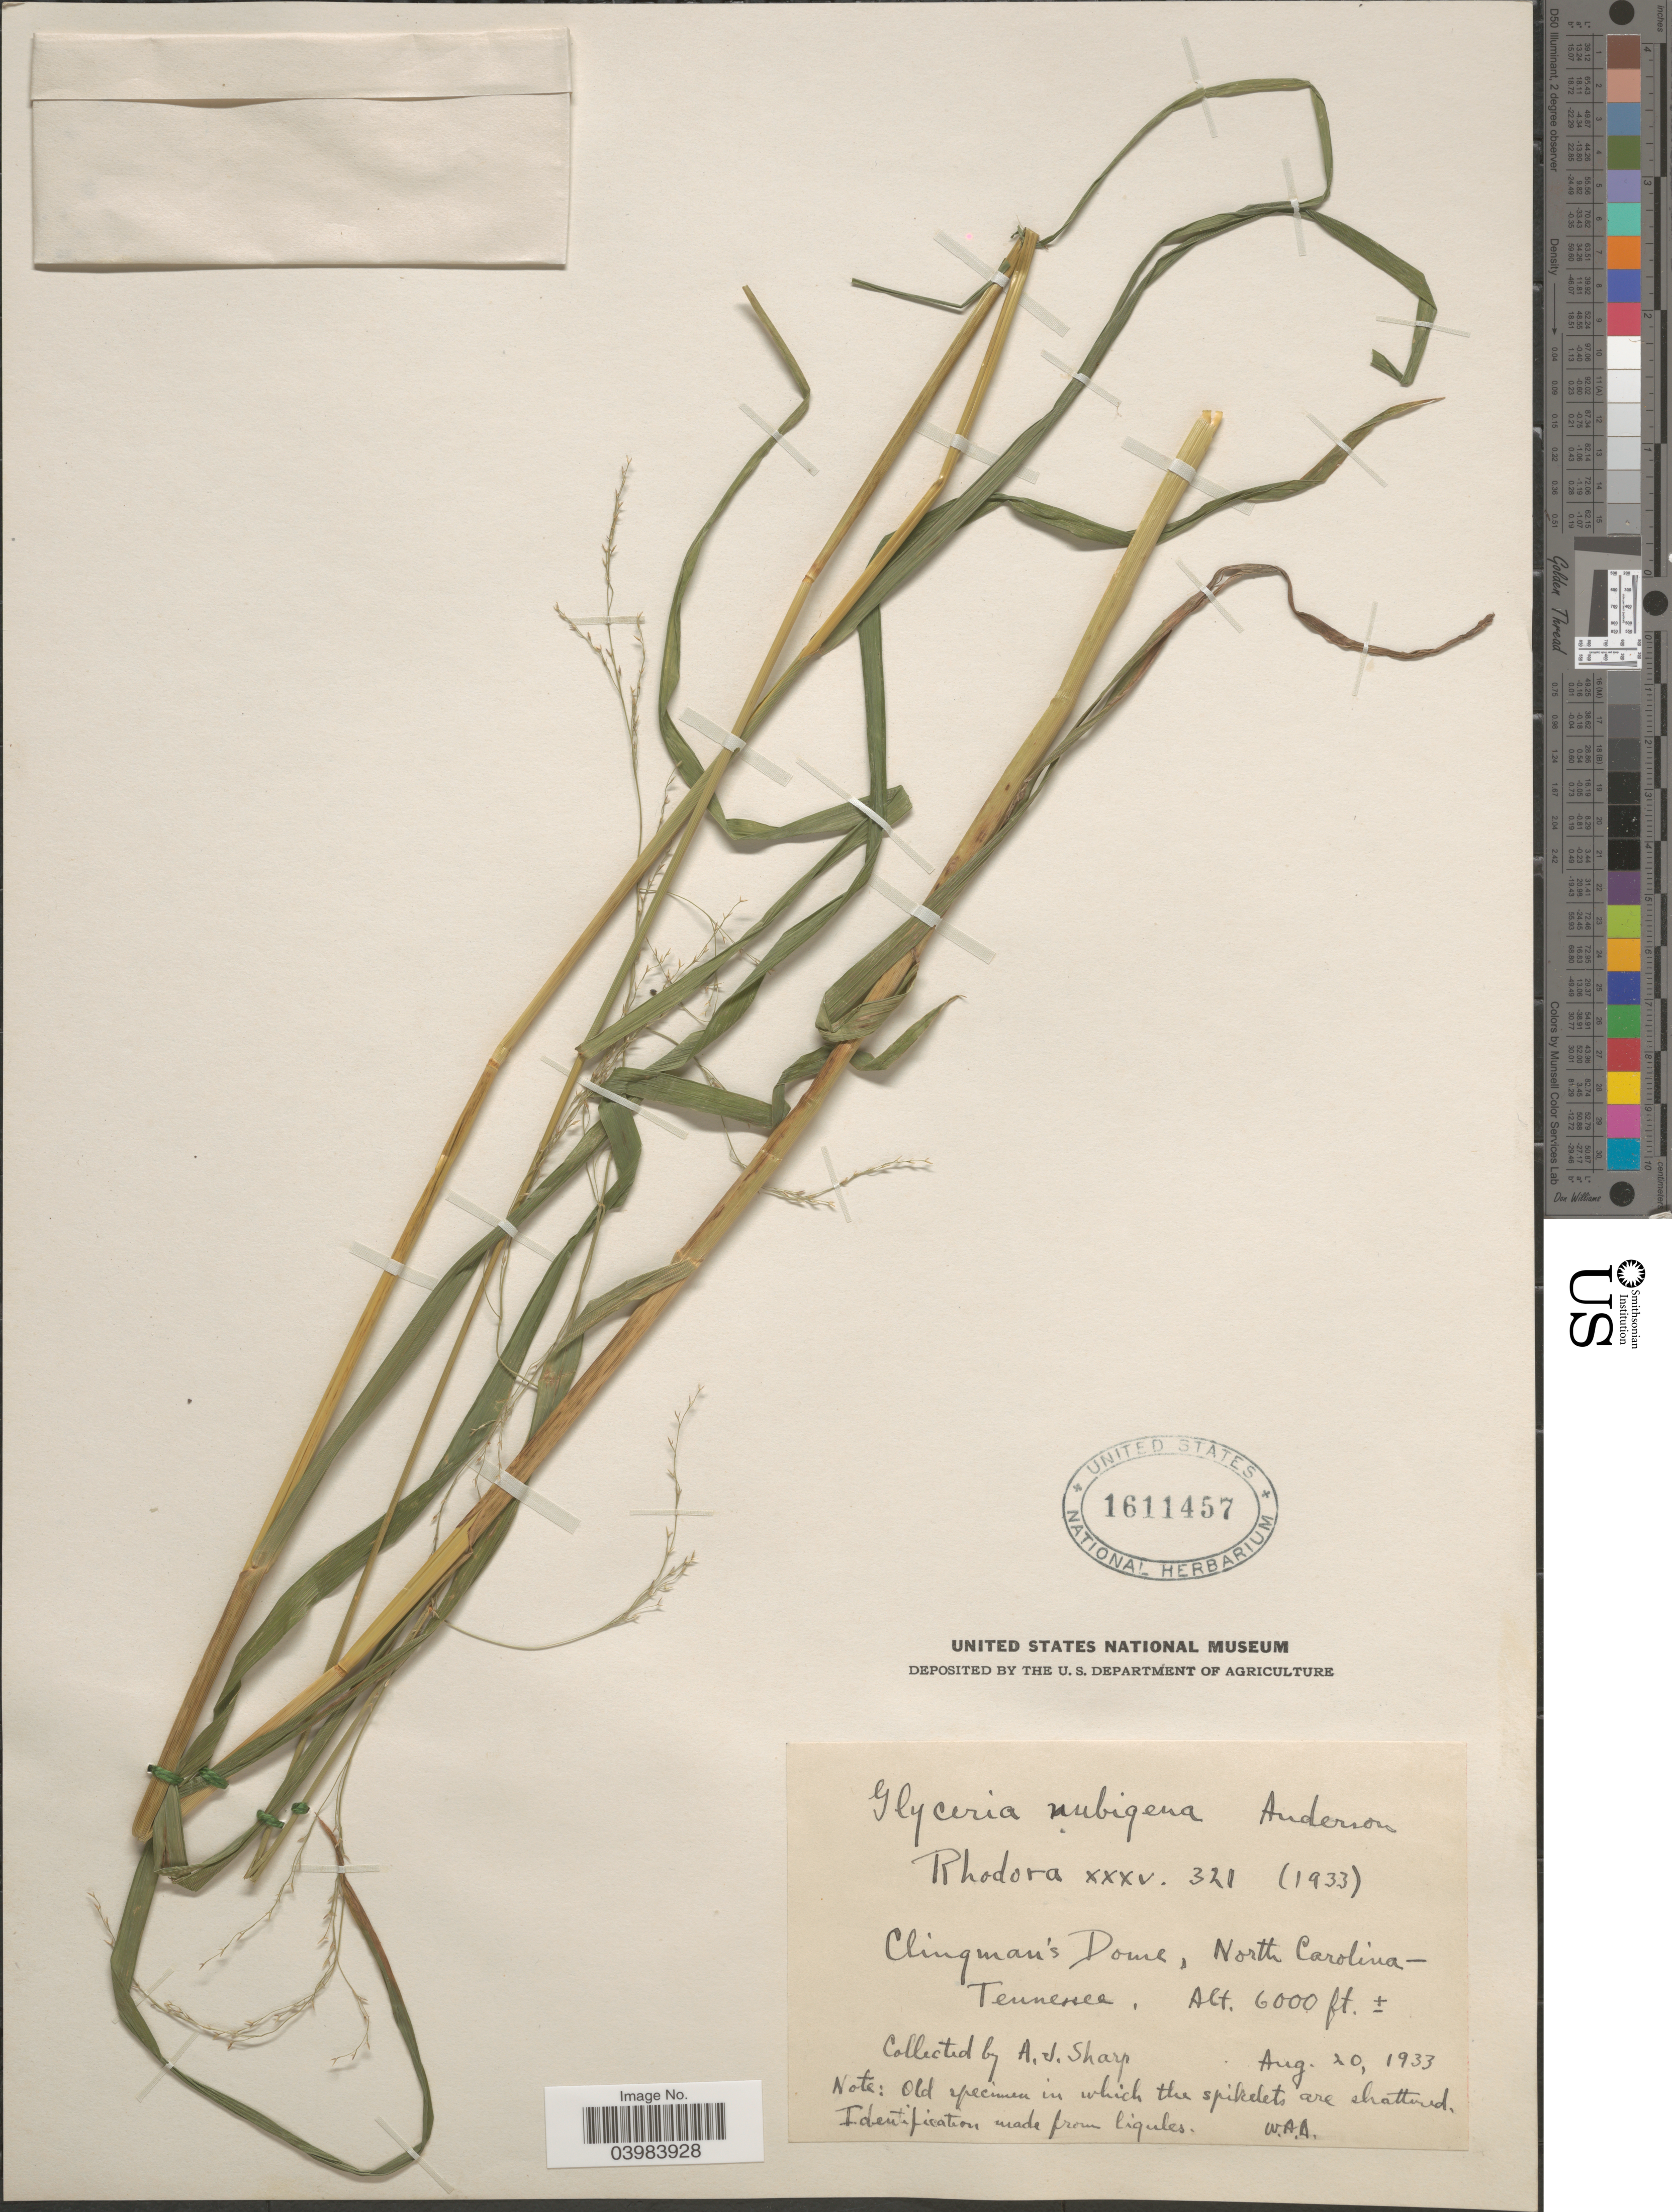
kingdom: Plantae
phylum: Tracheophyta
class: Liliopsida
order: Poales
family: Poaceae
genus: Glyceria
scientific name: Glyceria nubigena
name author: W.A. Anderson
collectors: A. J. Sharp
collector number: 321?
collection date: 1933-08-20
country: United States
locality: Clingman's Dome, North Carolina- Tennessee.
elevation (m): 1829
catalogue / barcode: US 1611457